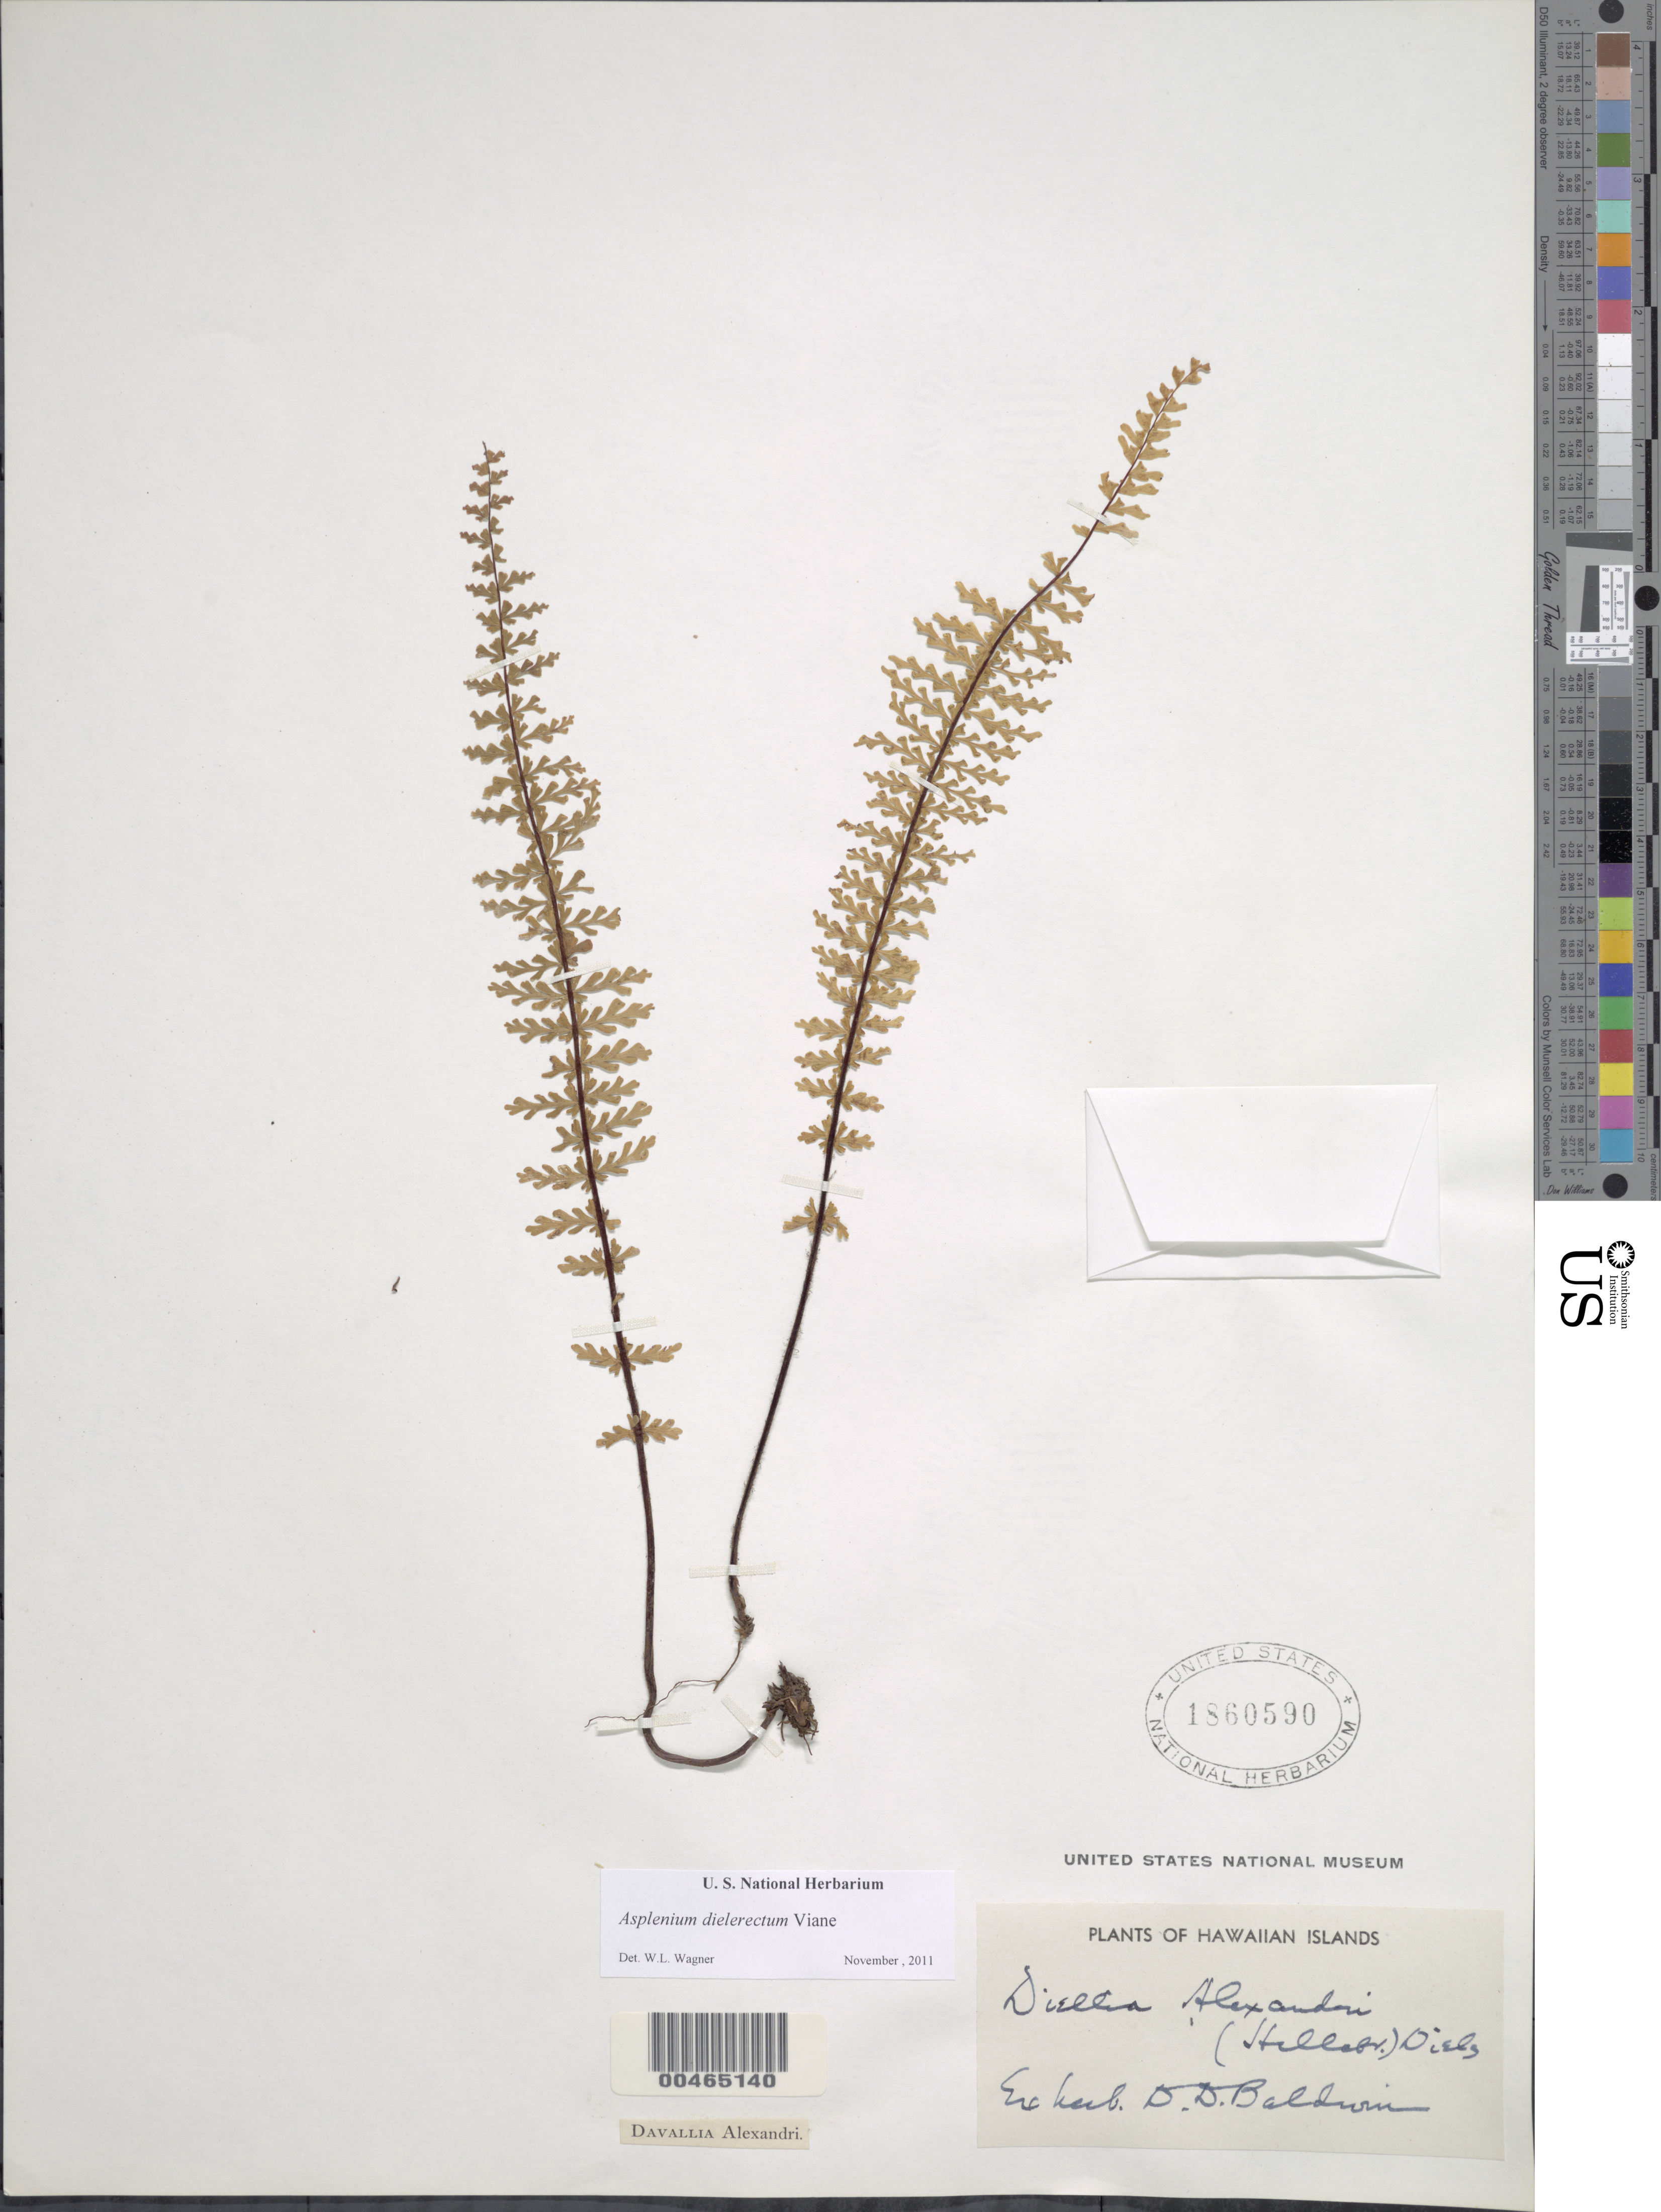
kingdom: Plantae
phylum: Tracheophyta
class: Polypodiopsida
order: Polypodiales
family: Aspleniaceae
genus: Asplenium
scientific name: Asplenium dielerectum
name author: Viane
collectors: D. Baldwin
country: United States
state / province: Hawaii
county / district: Hawaii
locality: Hawaiian Islands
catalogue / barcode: US 1860590